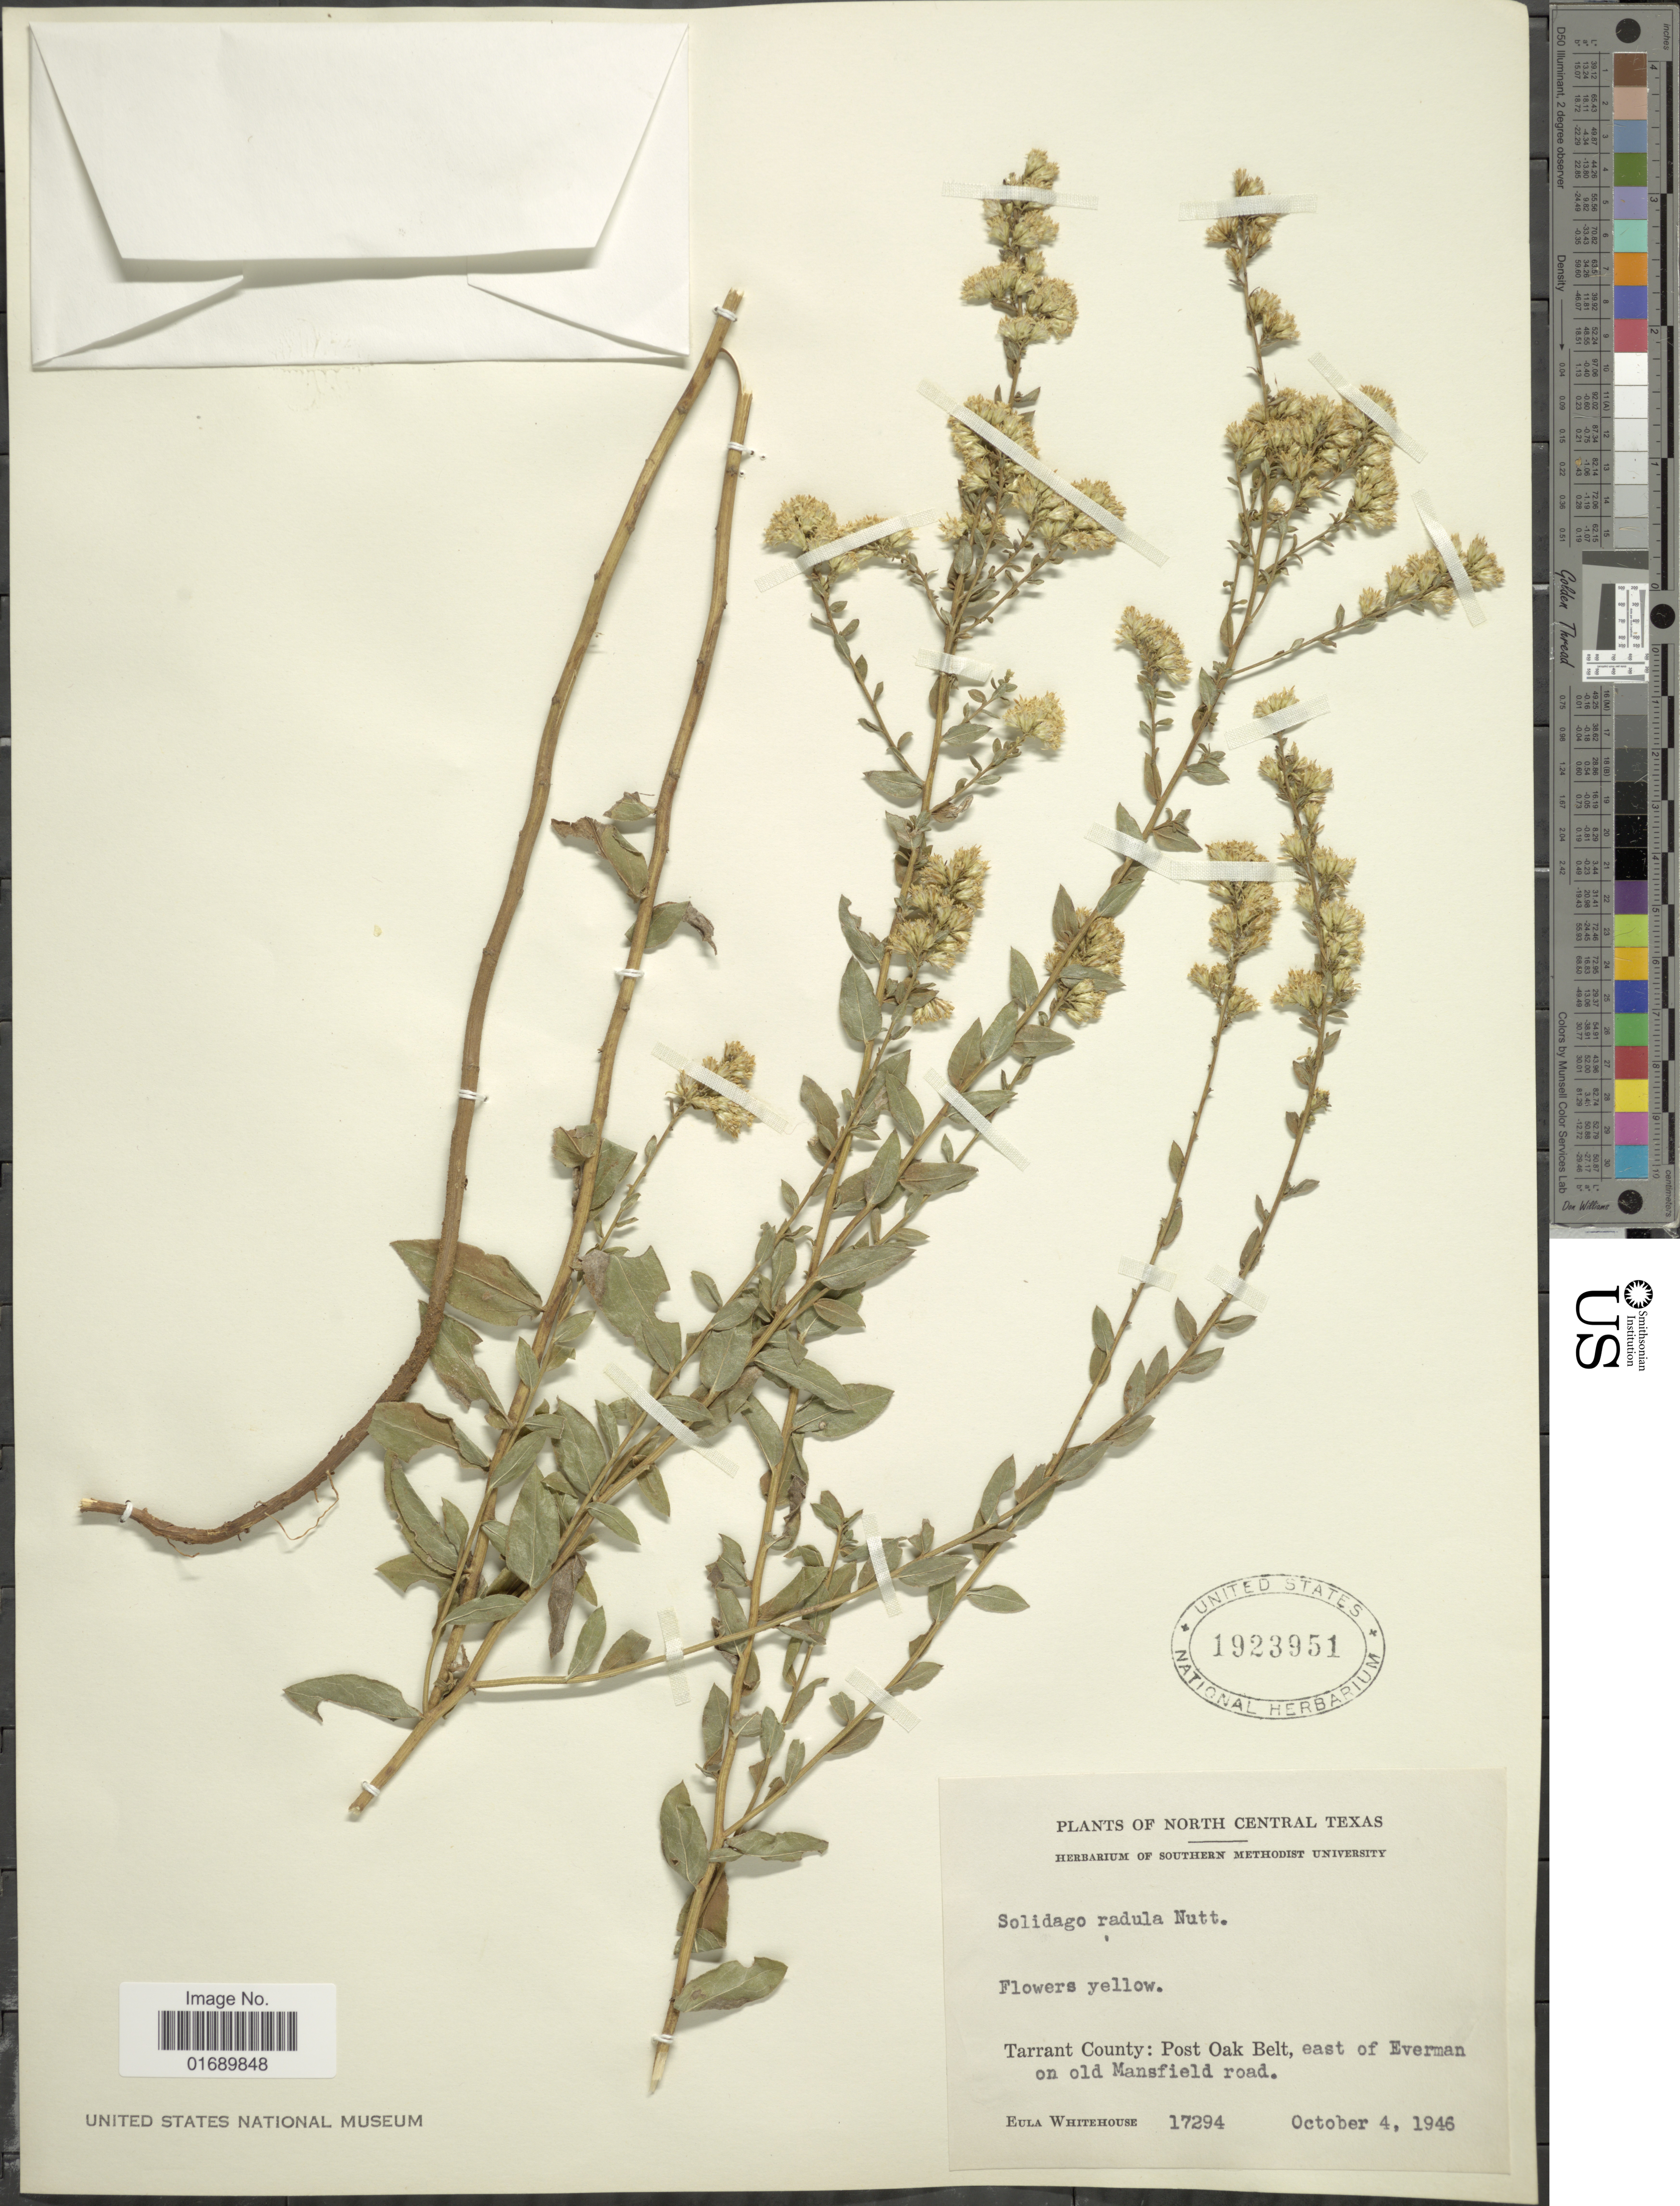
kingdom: Plantae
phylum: Tracheophyta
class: Magnoliopsida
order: Asterales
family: Asteraceae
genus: Solidago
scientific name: Solidago radula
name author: Nutt.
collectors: E. Whitehouse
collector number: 17294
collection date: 1946-10-04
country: United States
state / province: Texas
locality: North Central Texas, Tarran County: Post Oak Belt, east of Everman on old Mansfield road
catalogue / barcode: US 1923951